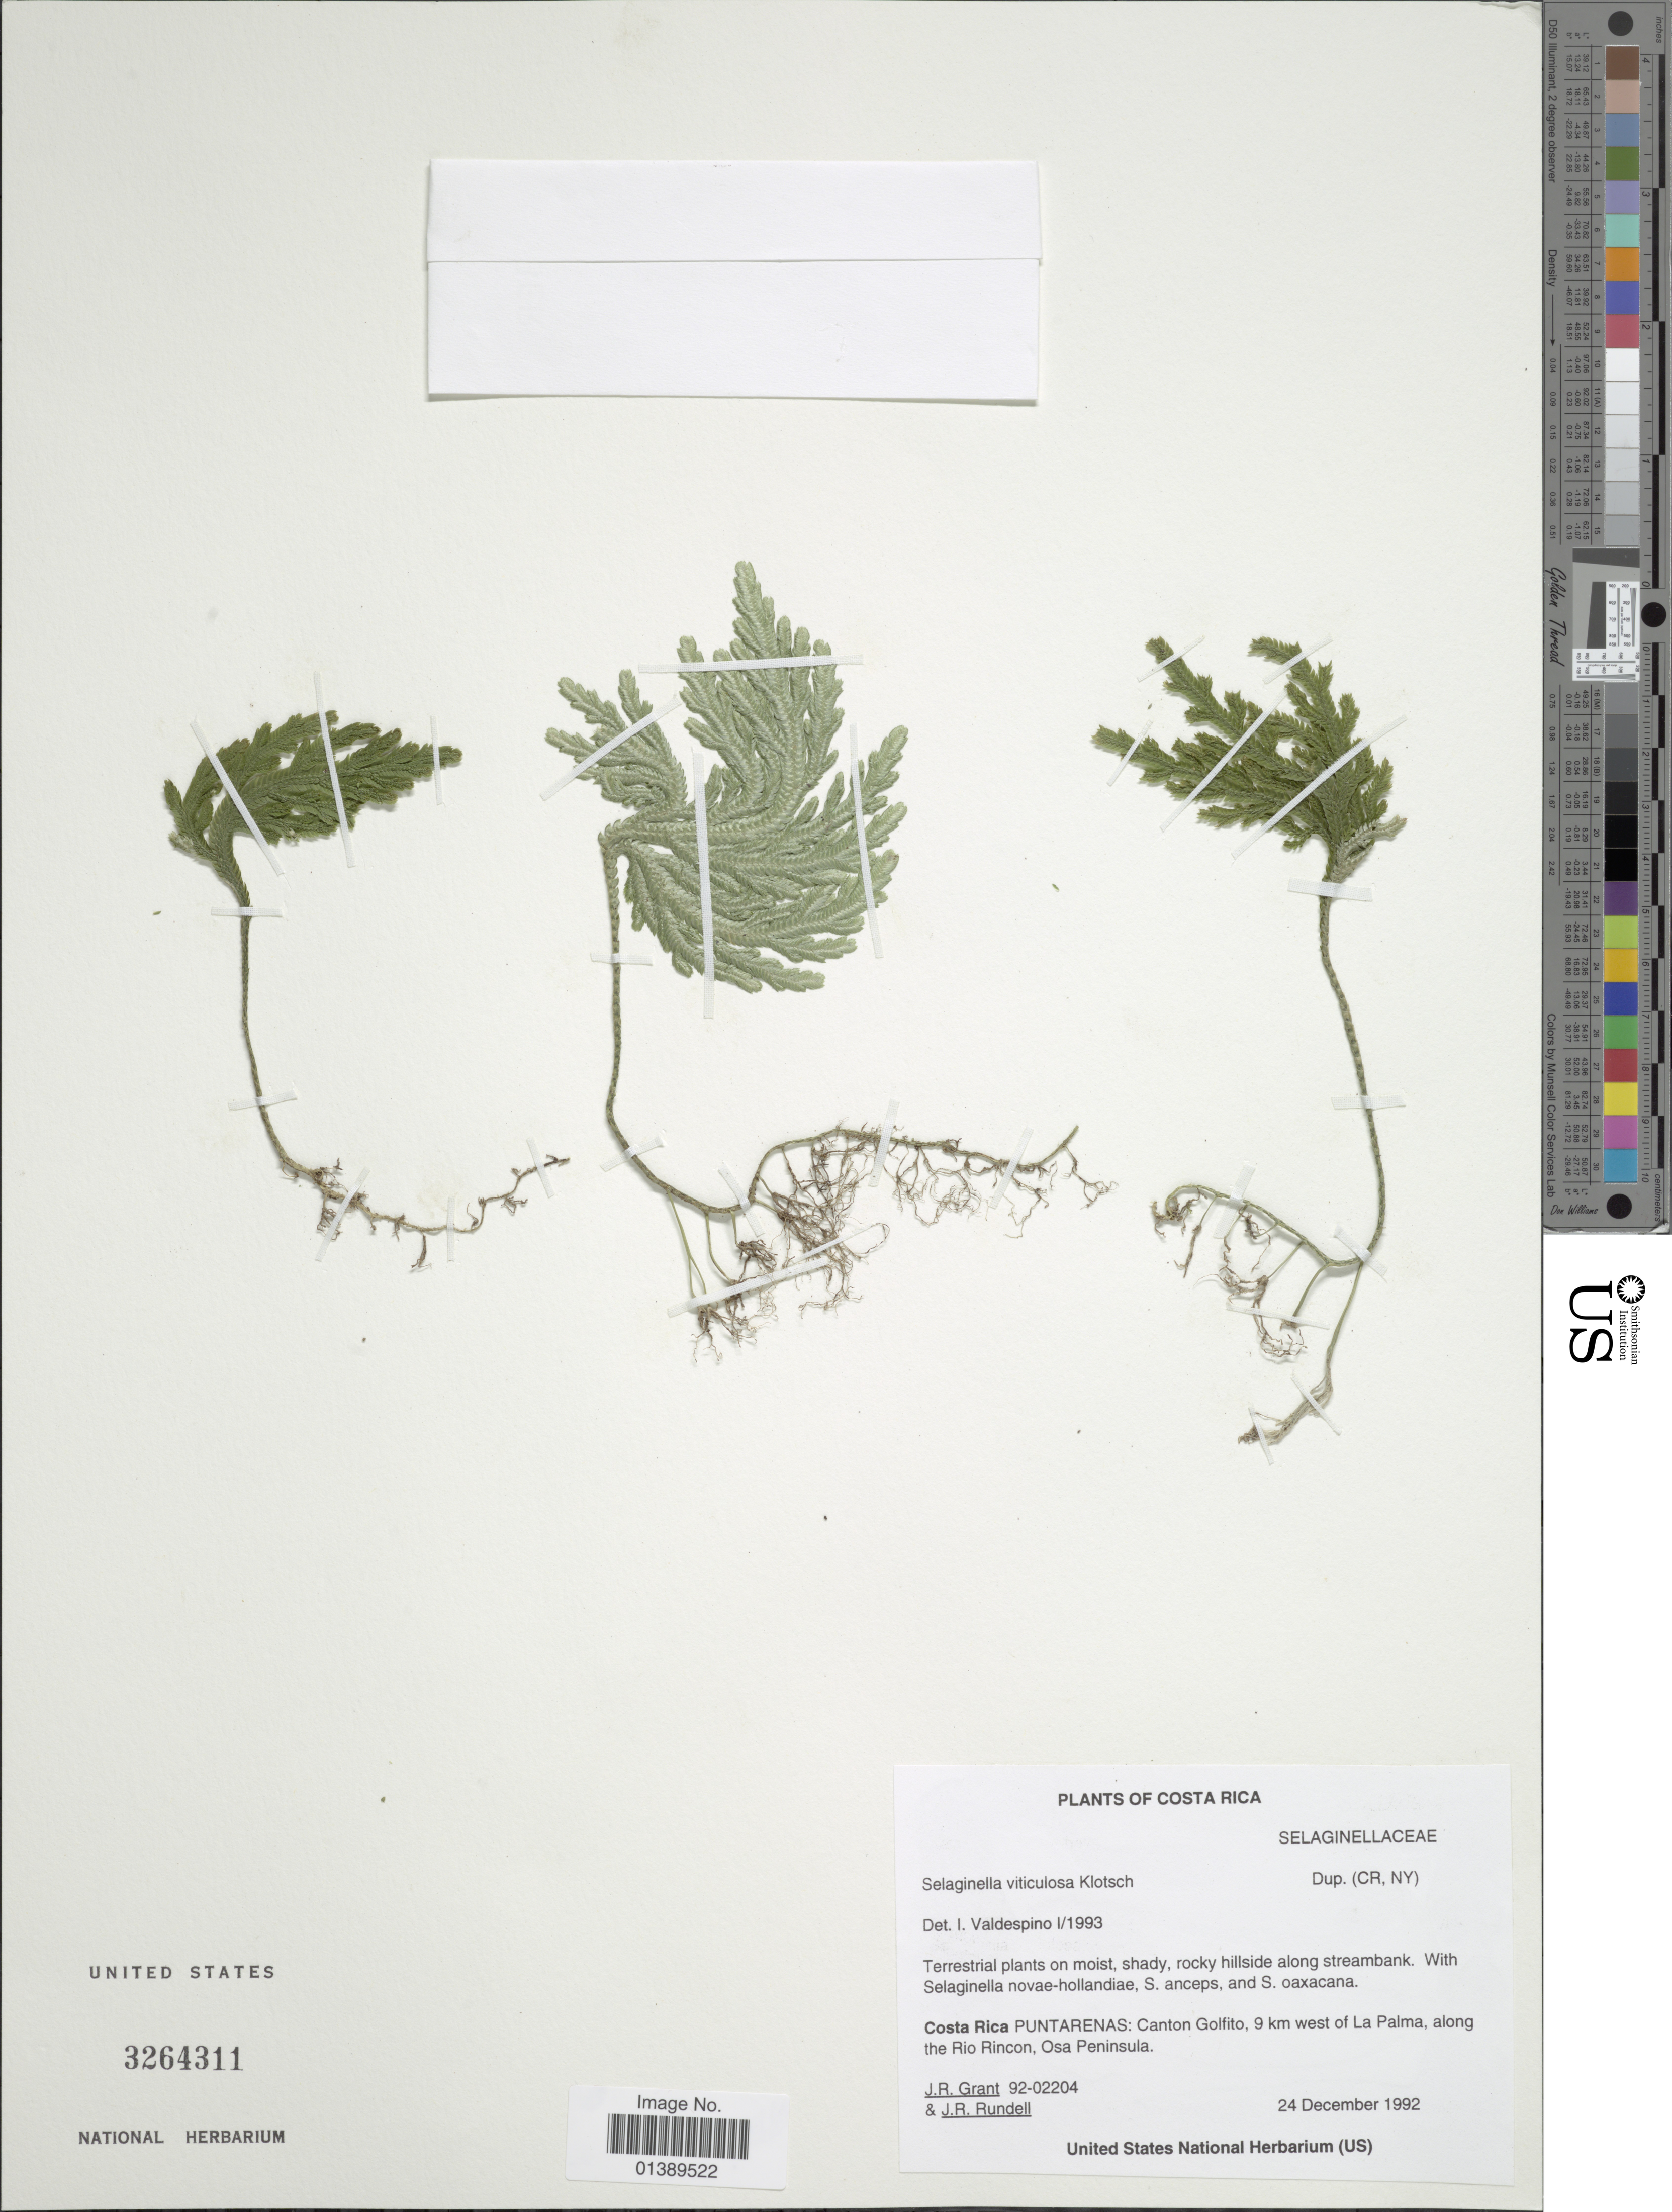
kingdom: Plantae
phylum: Tracheophyta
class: Lycopodiopsida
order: Selaginellales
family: Selaginellaceae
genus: Selaginella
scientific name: Selaginella viticulosa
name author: Klotzsch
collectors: J. Grant & J. R. Rundell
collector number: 92-02204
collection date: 1992-12-24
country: Costa Rica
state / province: Puntarenas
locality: Canton Golfito, 9 km west of La Palma, along the Rio Rincon, Osa Peninsula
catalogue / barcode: US 3264311